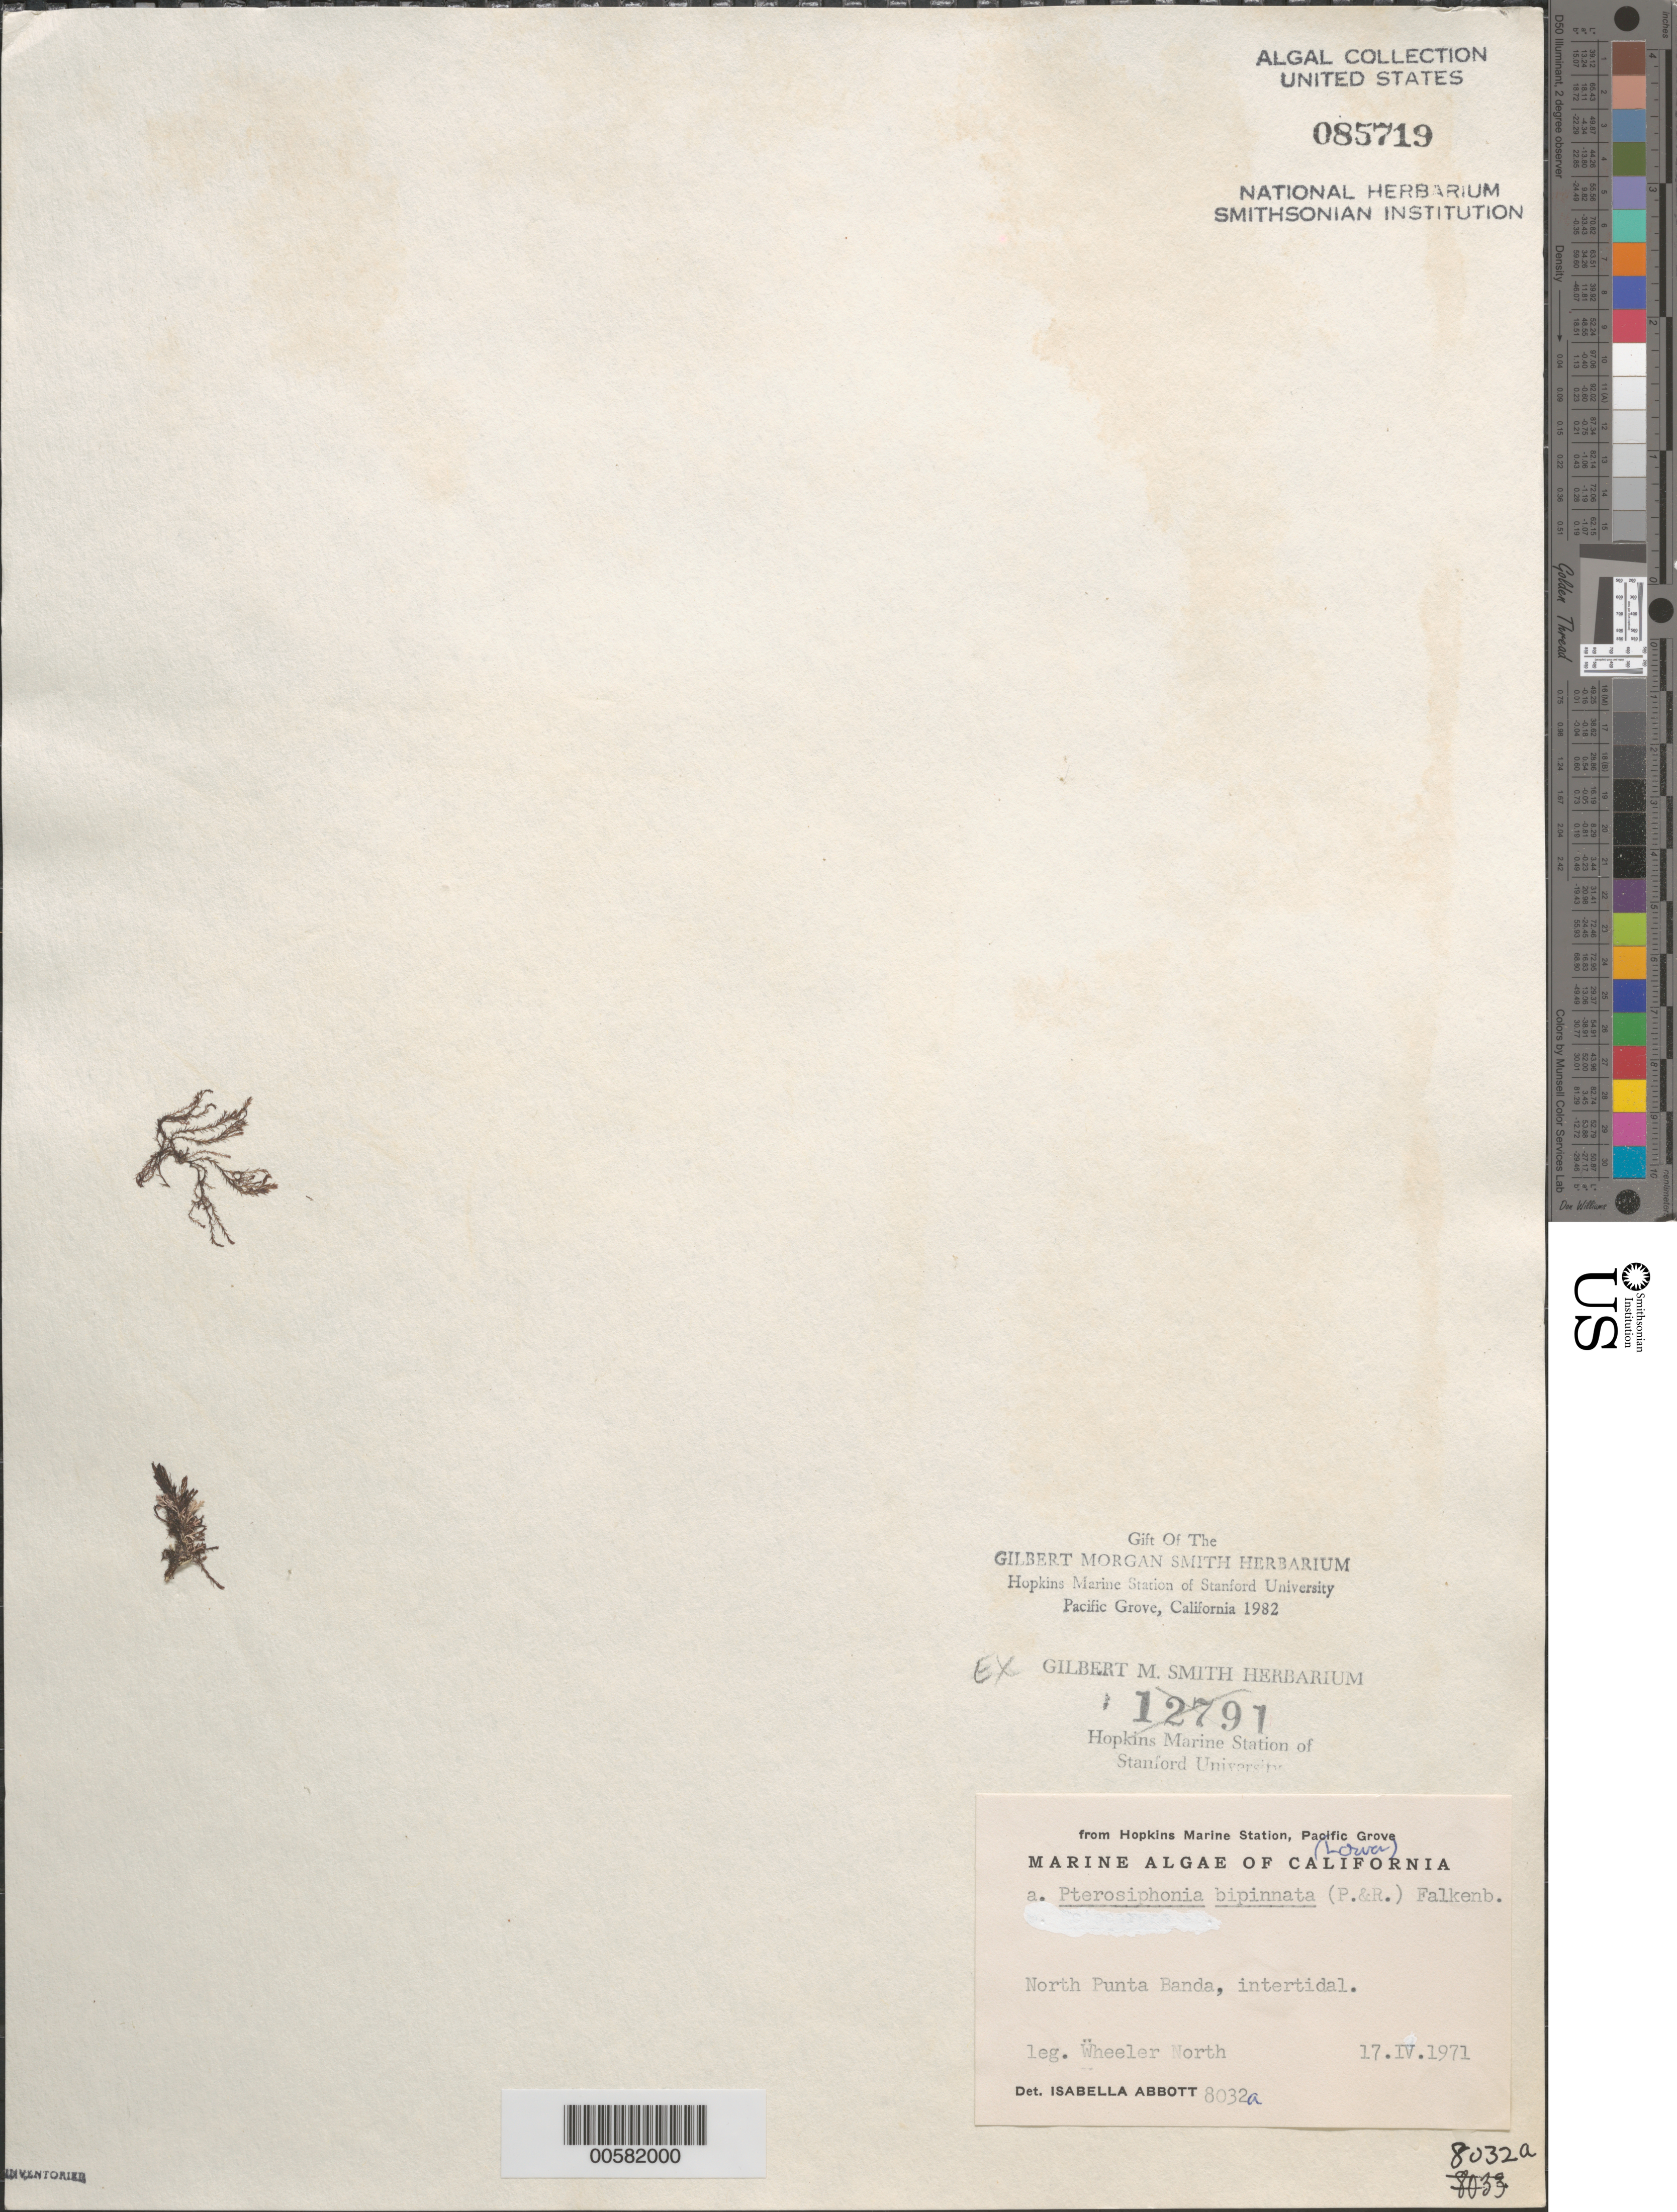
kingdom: Plantae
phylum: Rhodophyta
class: Florideophyceae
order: Ceramiales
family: Rhodomelaceae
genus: Savoiea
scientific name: Savoiea bipinnata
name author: (Postels & Rupr.) M.J. Wynne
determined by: Algae name updating Project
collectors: W. North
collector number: IAA 8032a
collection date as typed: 17 Apr 1971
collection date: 1971-04-17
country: Mexico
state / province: Baja California Norte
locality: North Punta Banda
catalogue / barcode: US 85719